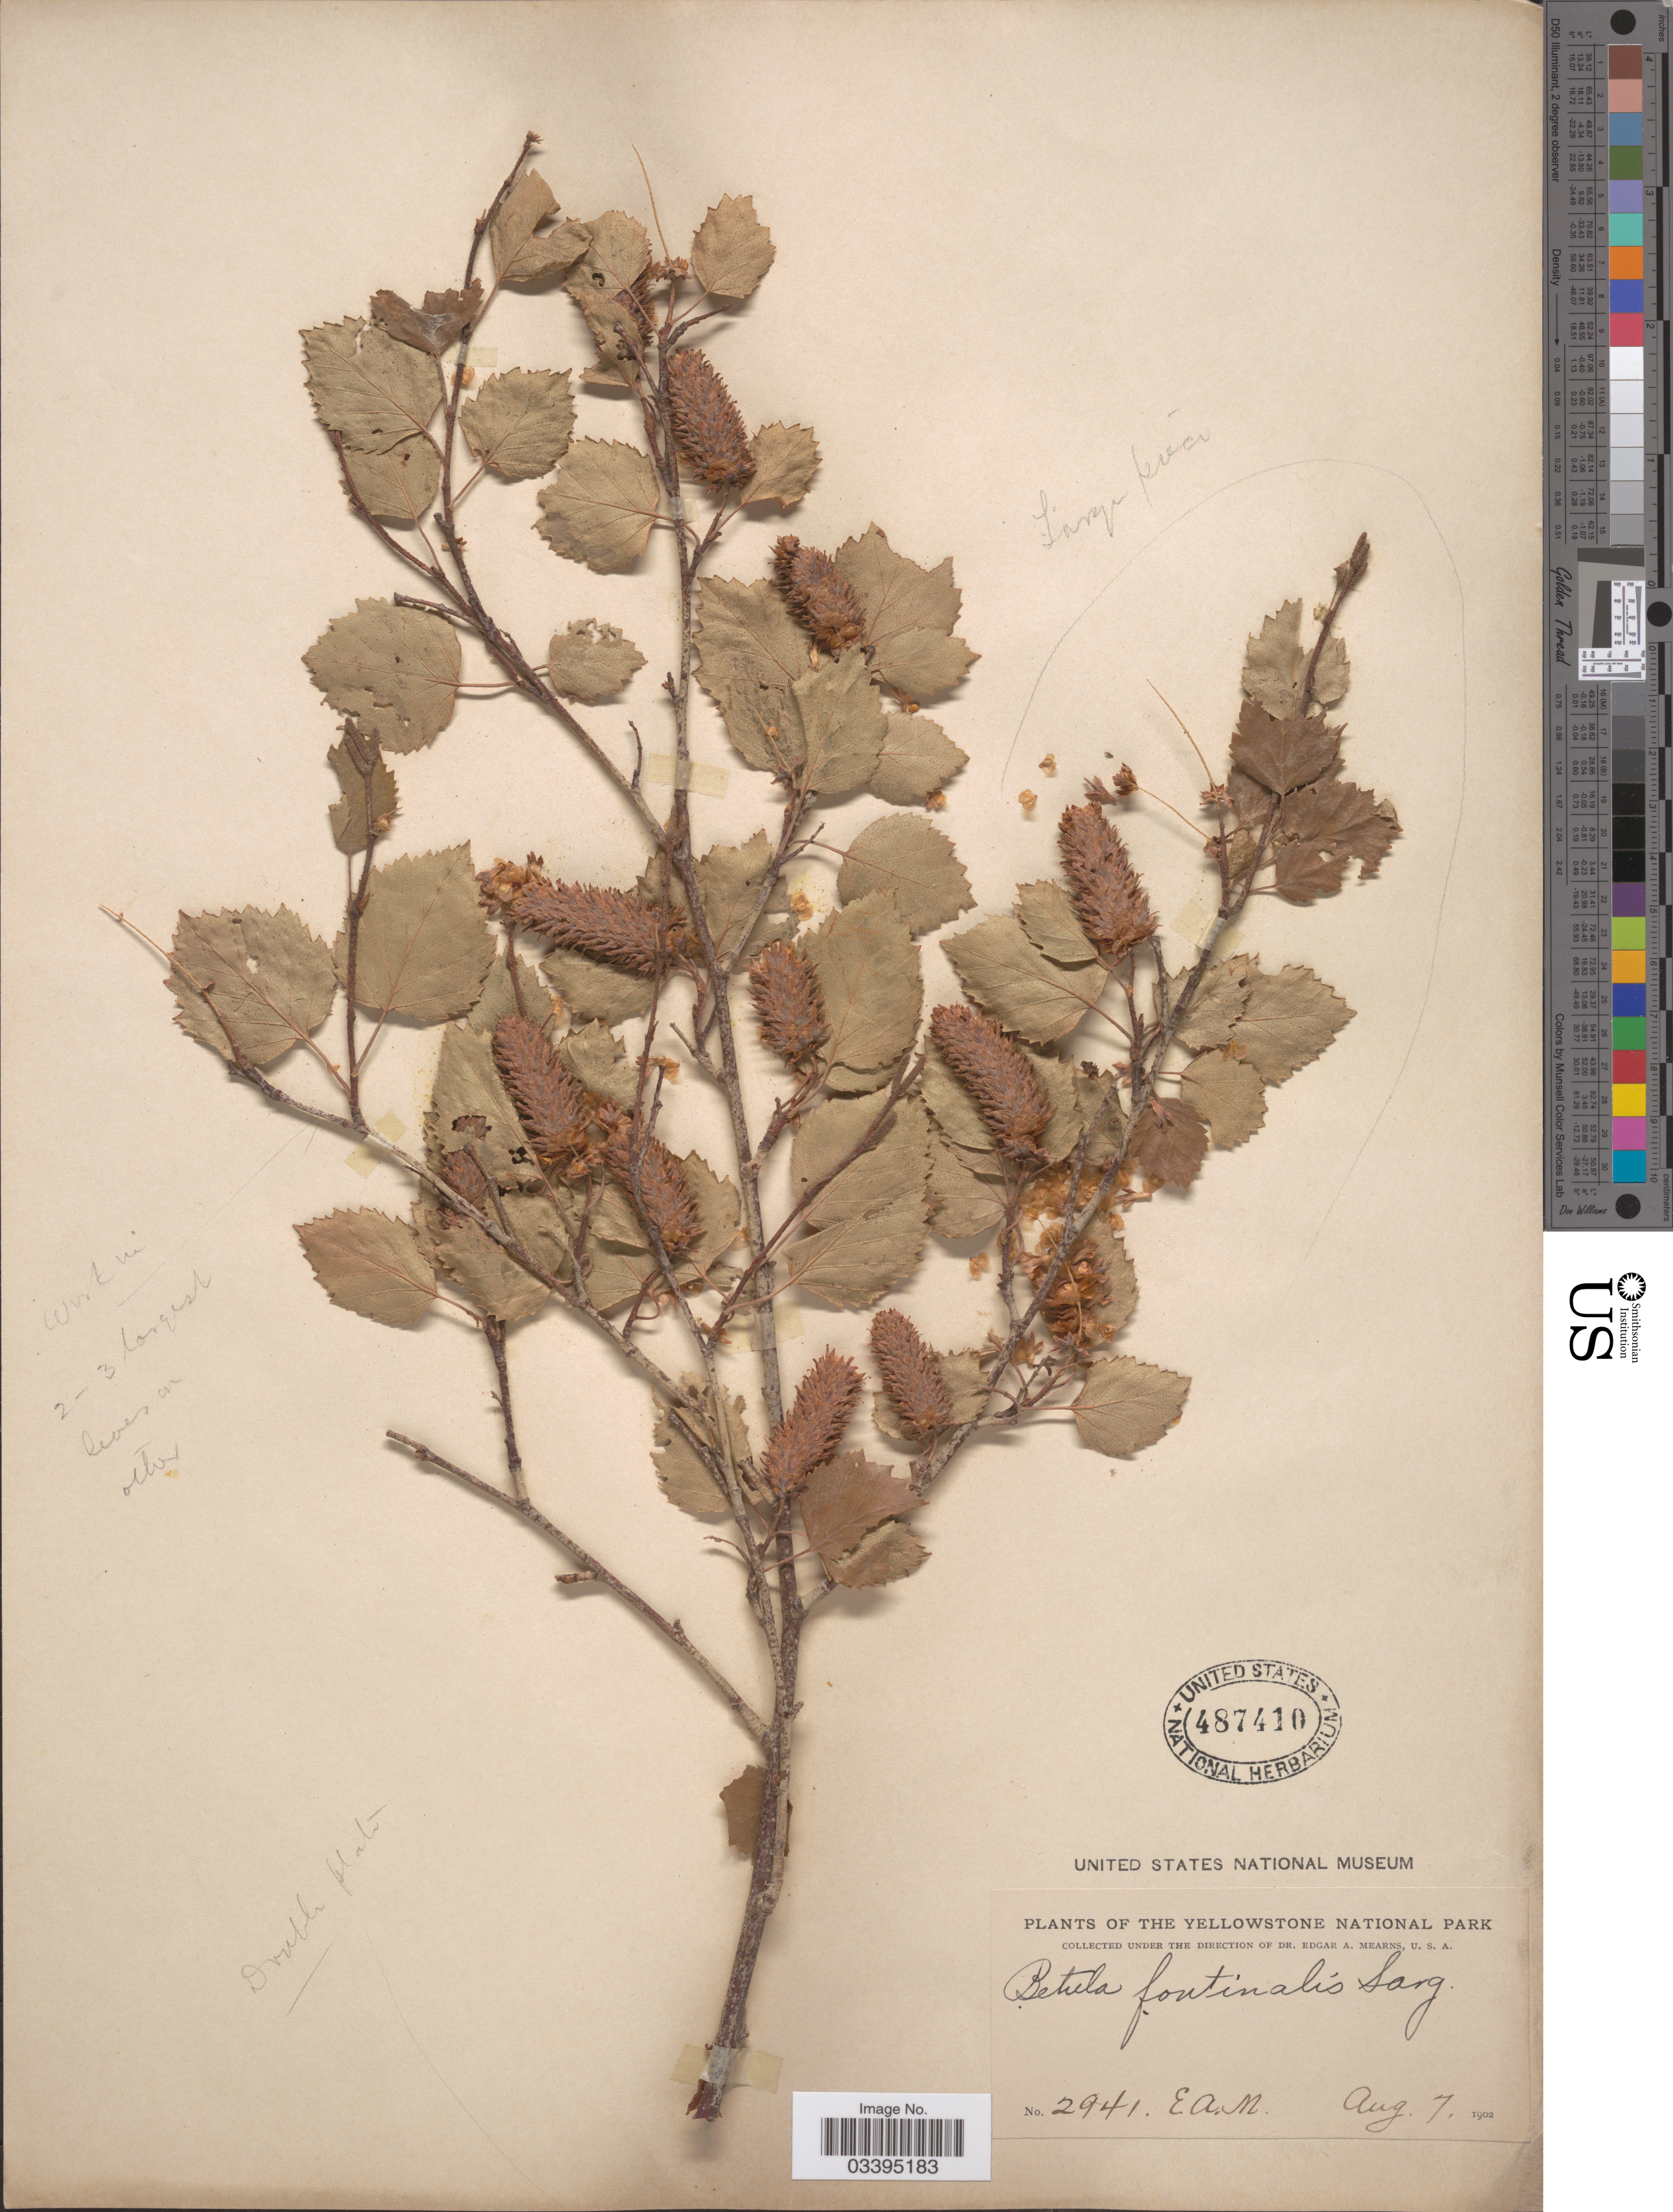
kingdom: Plantae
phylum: Tracheophyta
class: Magnoliopsida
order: Fagales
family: Betulaceae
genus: Betula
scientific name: Betula fontinalis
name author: Sarg.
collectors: E. A. Mearns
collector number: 2941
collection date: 1902-08-07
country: United States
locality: Yellowstone National Park.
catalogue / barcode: US 487410